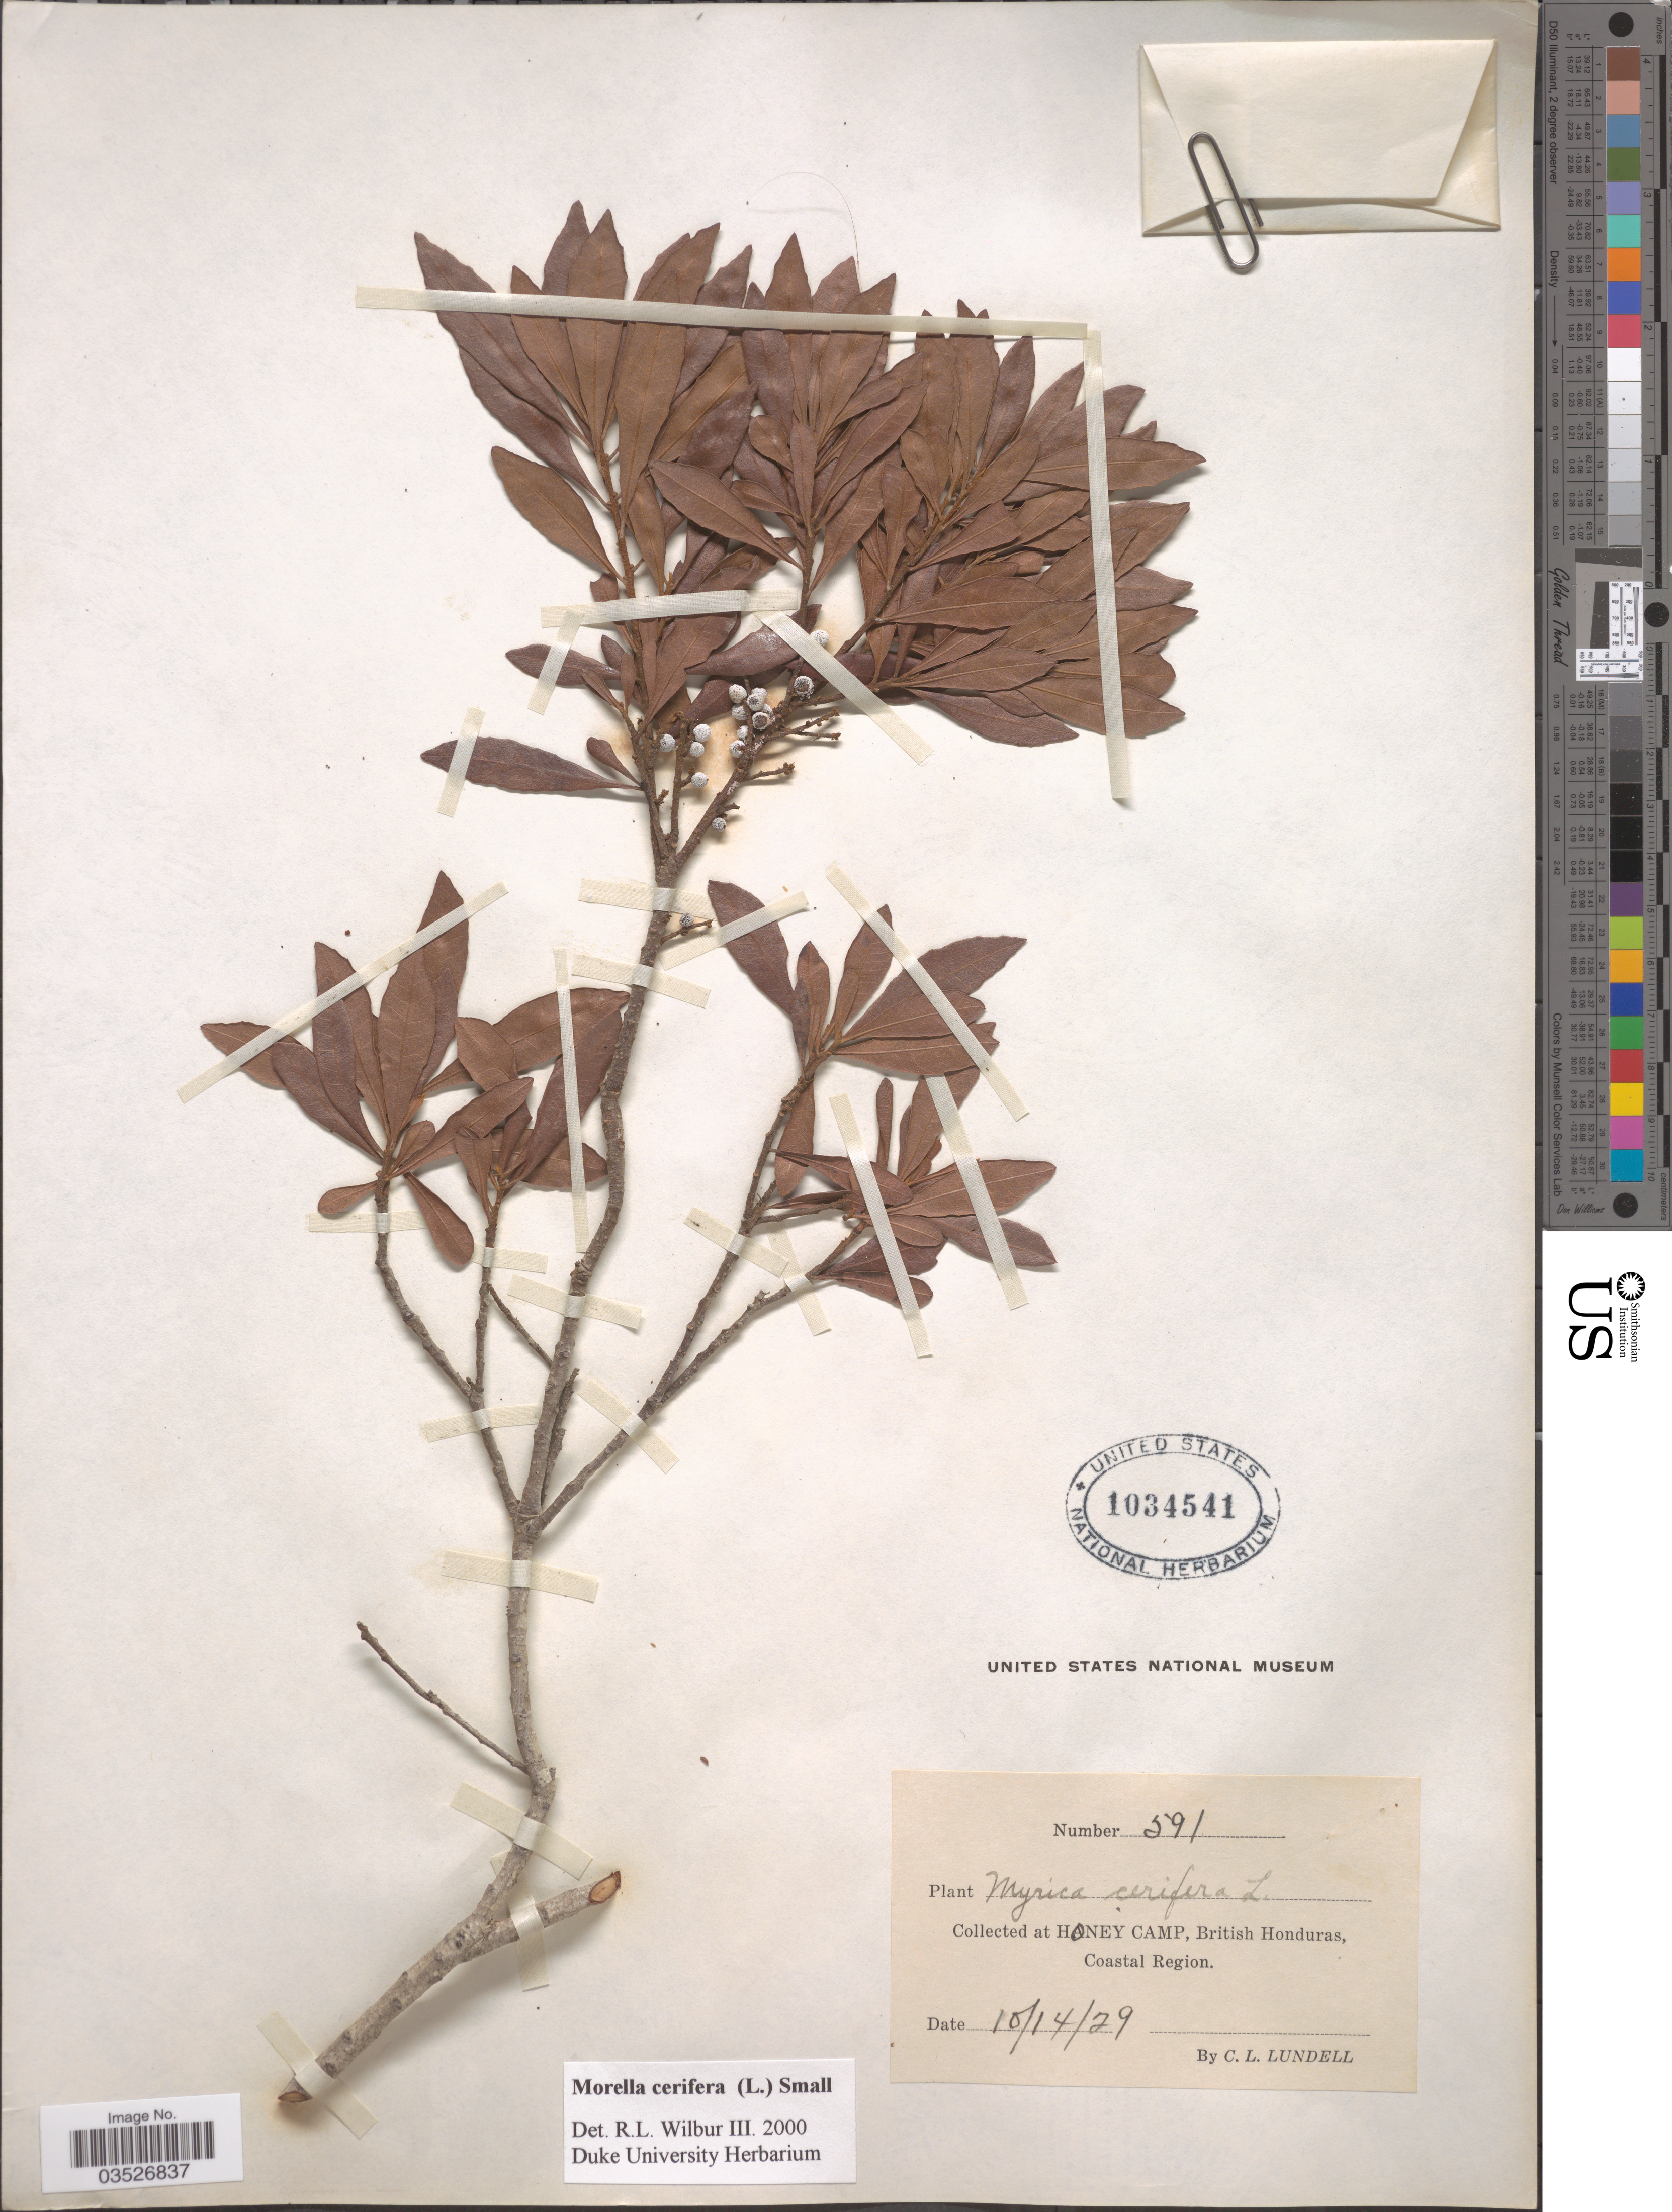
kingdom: Plantae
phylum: Tracheophyta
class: Magnoliopsida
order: Fagales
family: Myricaceae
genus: Morella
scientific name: Morella cerifera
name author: (L.) Small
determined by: Wilbur, R. L.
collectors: C. L. Lundell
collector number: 591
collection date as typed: Transcribed d/m/y: 14/10/29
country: Belize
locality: Honey Camp, British Honduras, Coastal Region.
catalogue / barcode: US 1034541